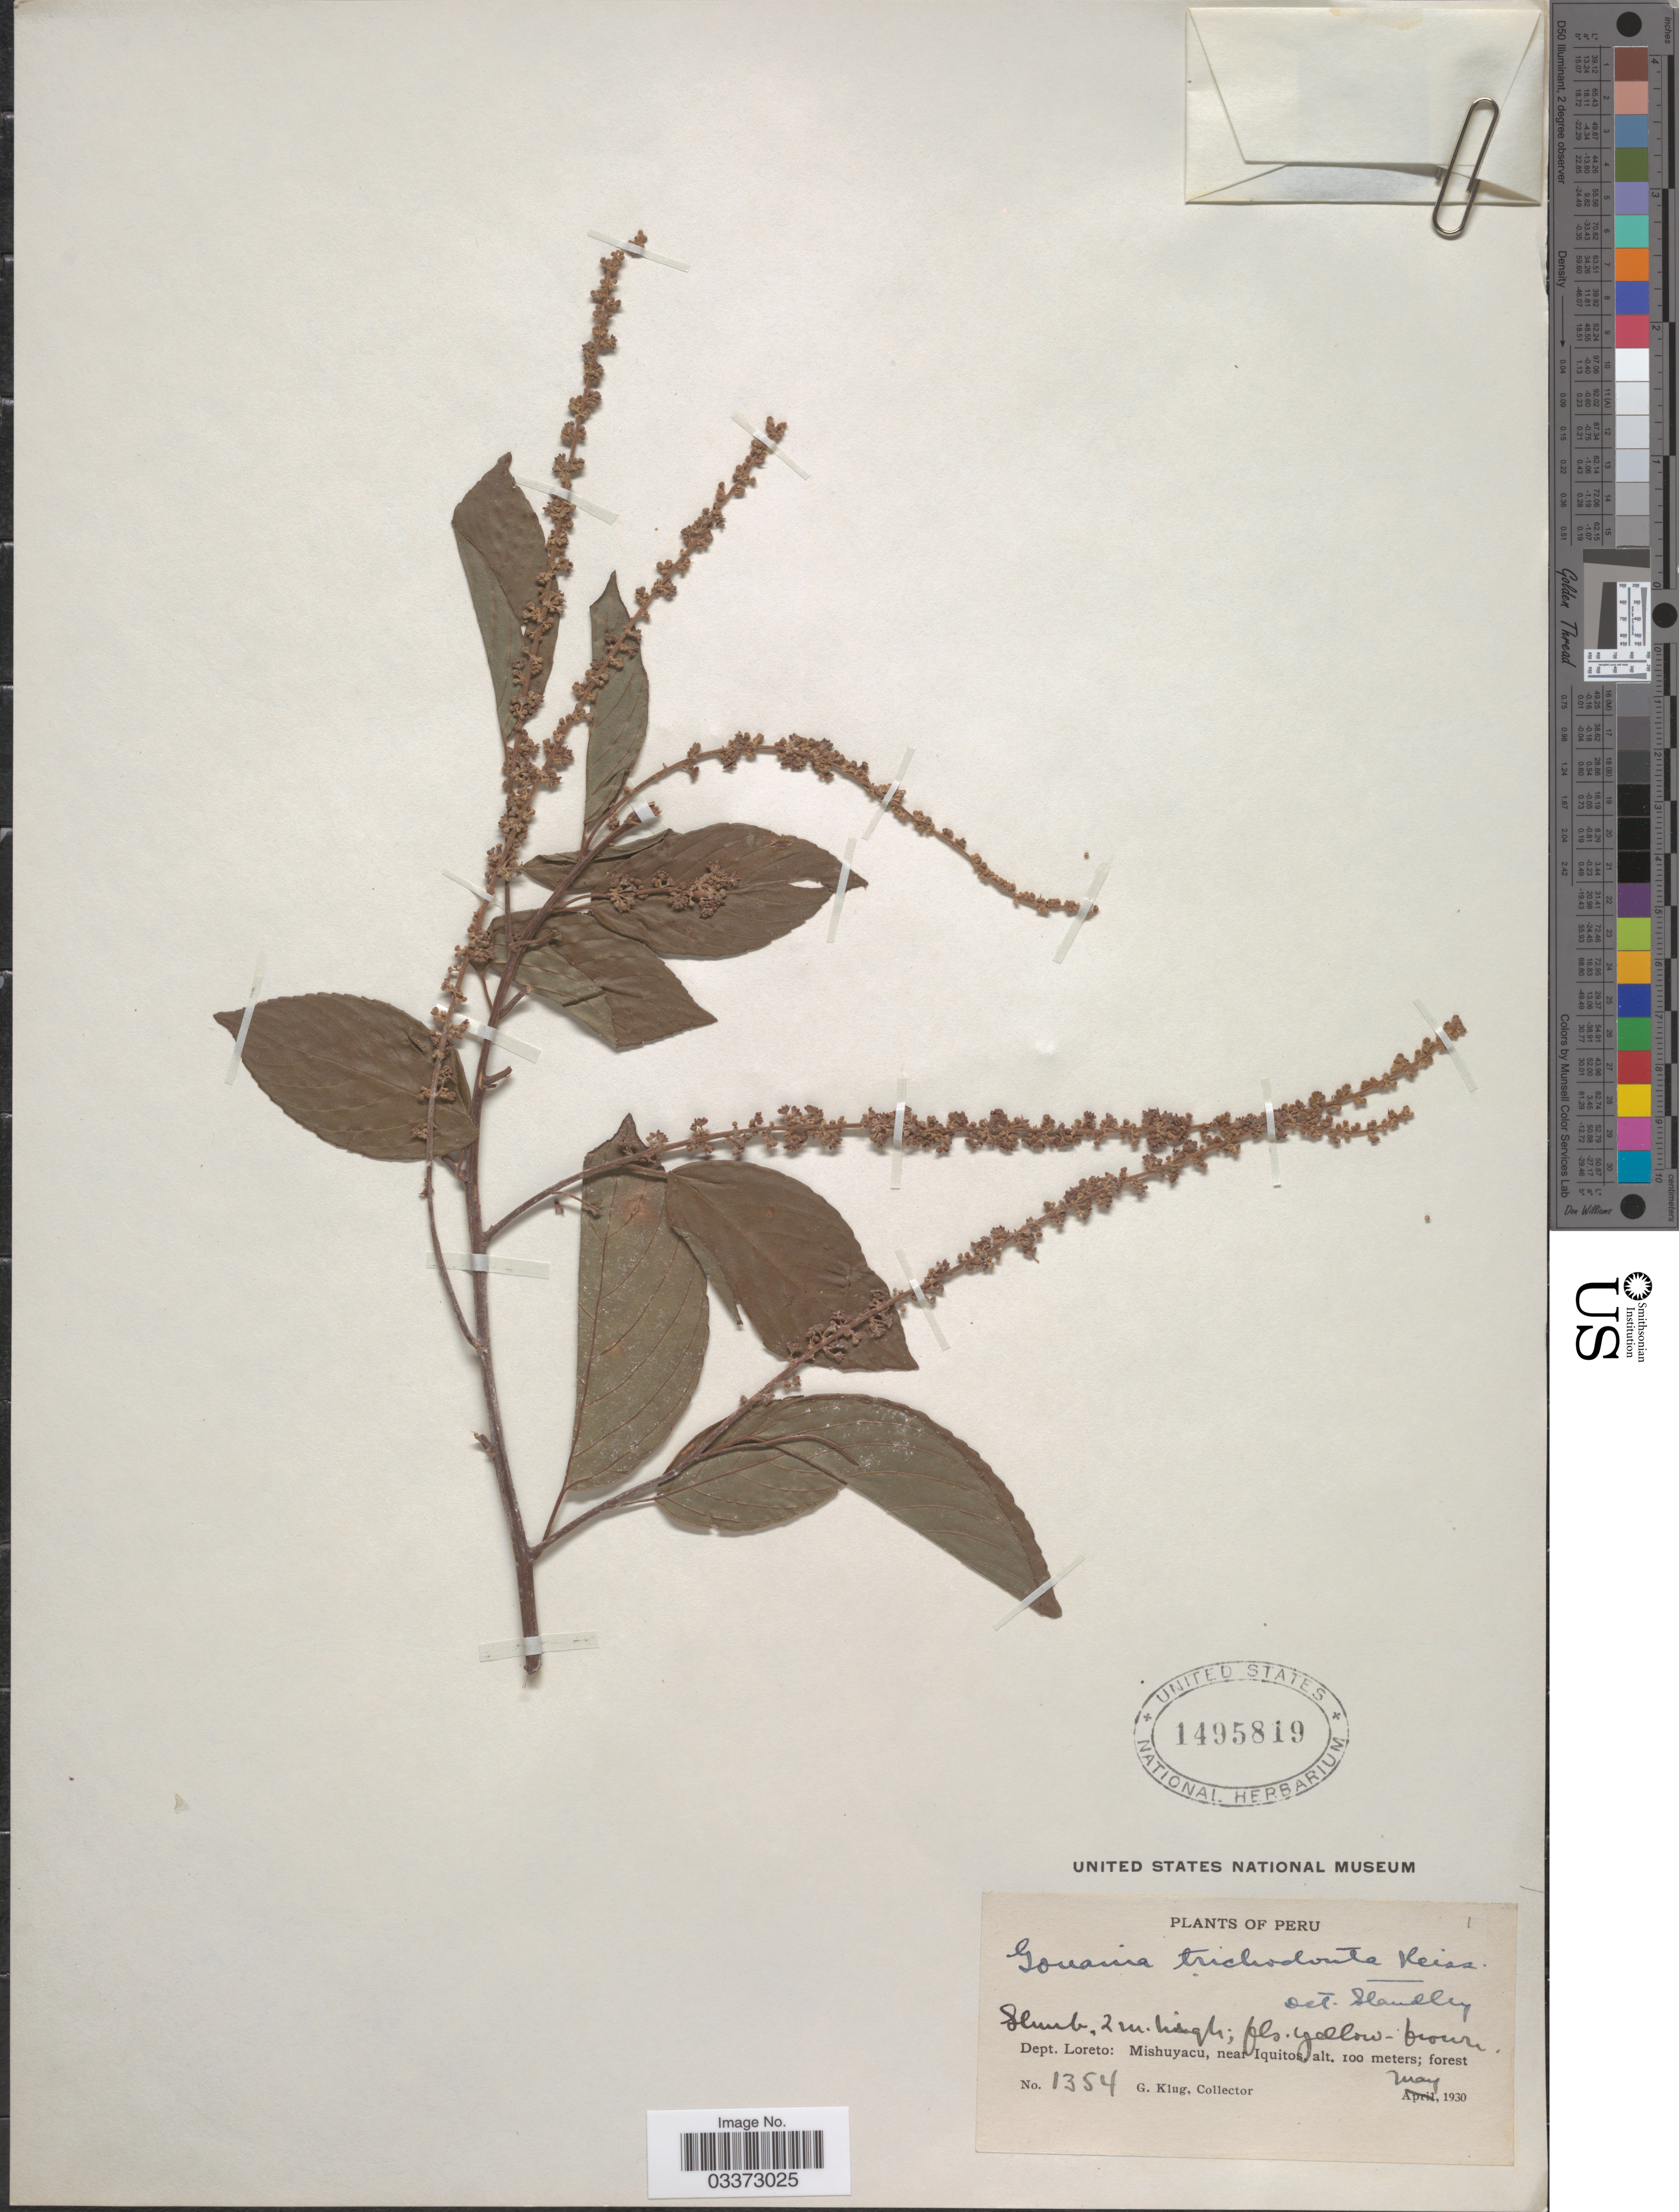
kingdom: Plantae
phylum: Tracheophyta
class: Magnoliopsida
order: Rosales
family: Rhamnaceae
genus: Gouania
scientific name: Gouania trichodonta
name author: Reissek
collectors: G. Klug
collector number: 1354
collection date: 1930-05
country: Peru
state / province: Loreto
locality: Dept. Loreto: Mishuyacu, near Iquitos.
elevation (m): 100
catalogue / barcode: US 1495819